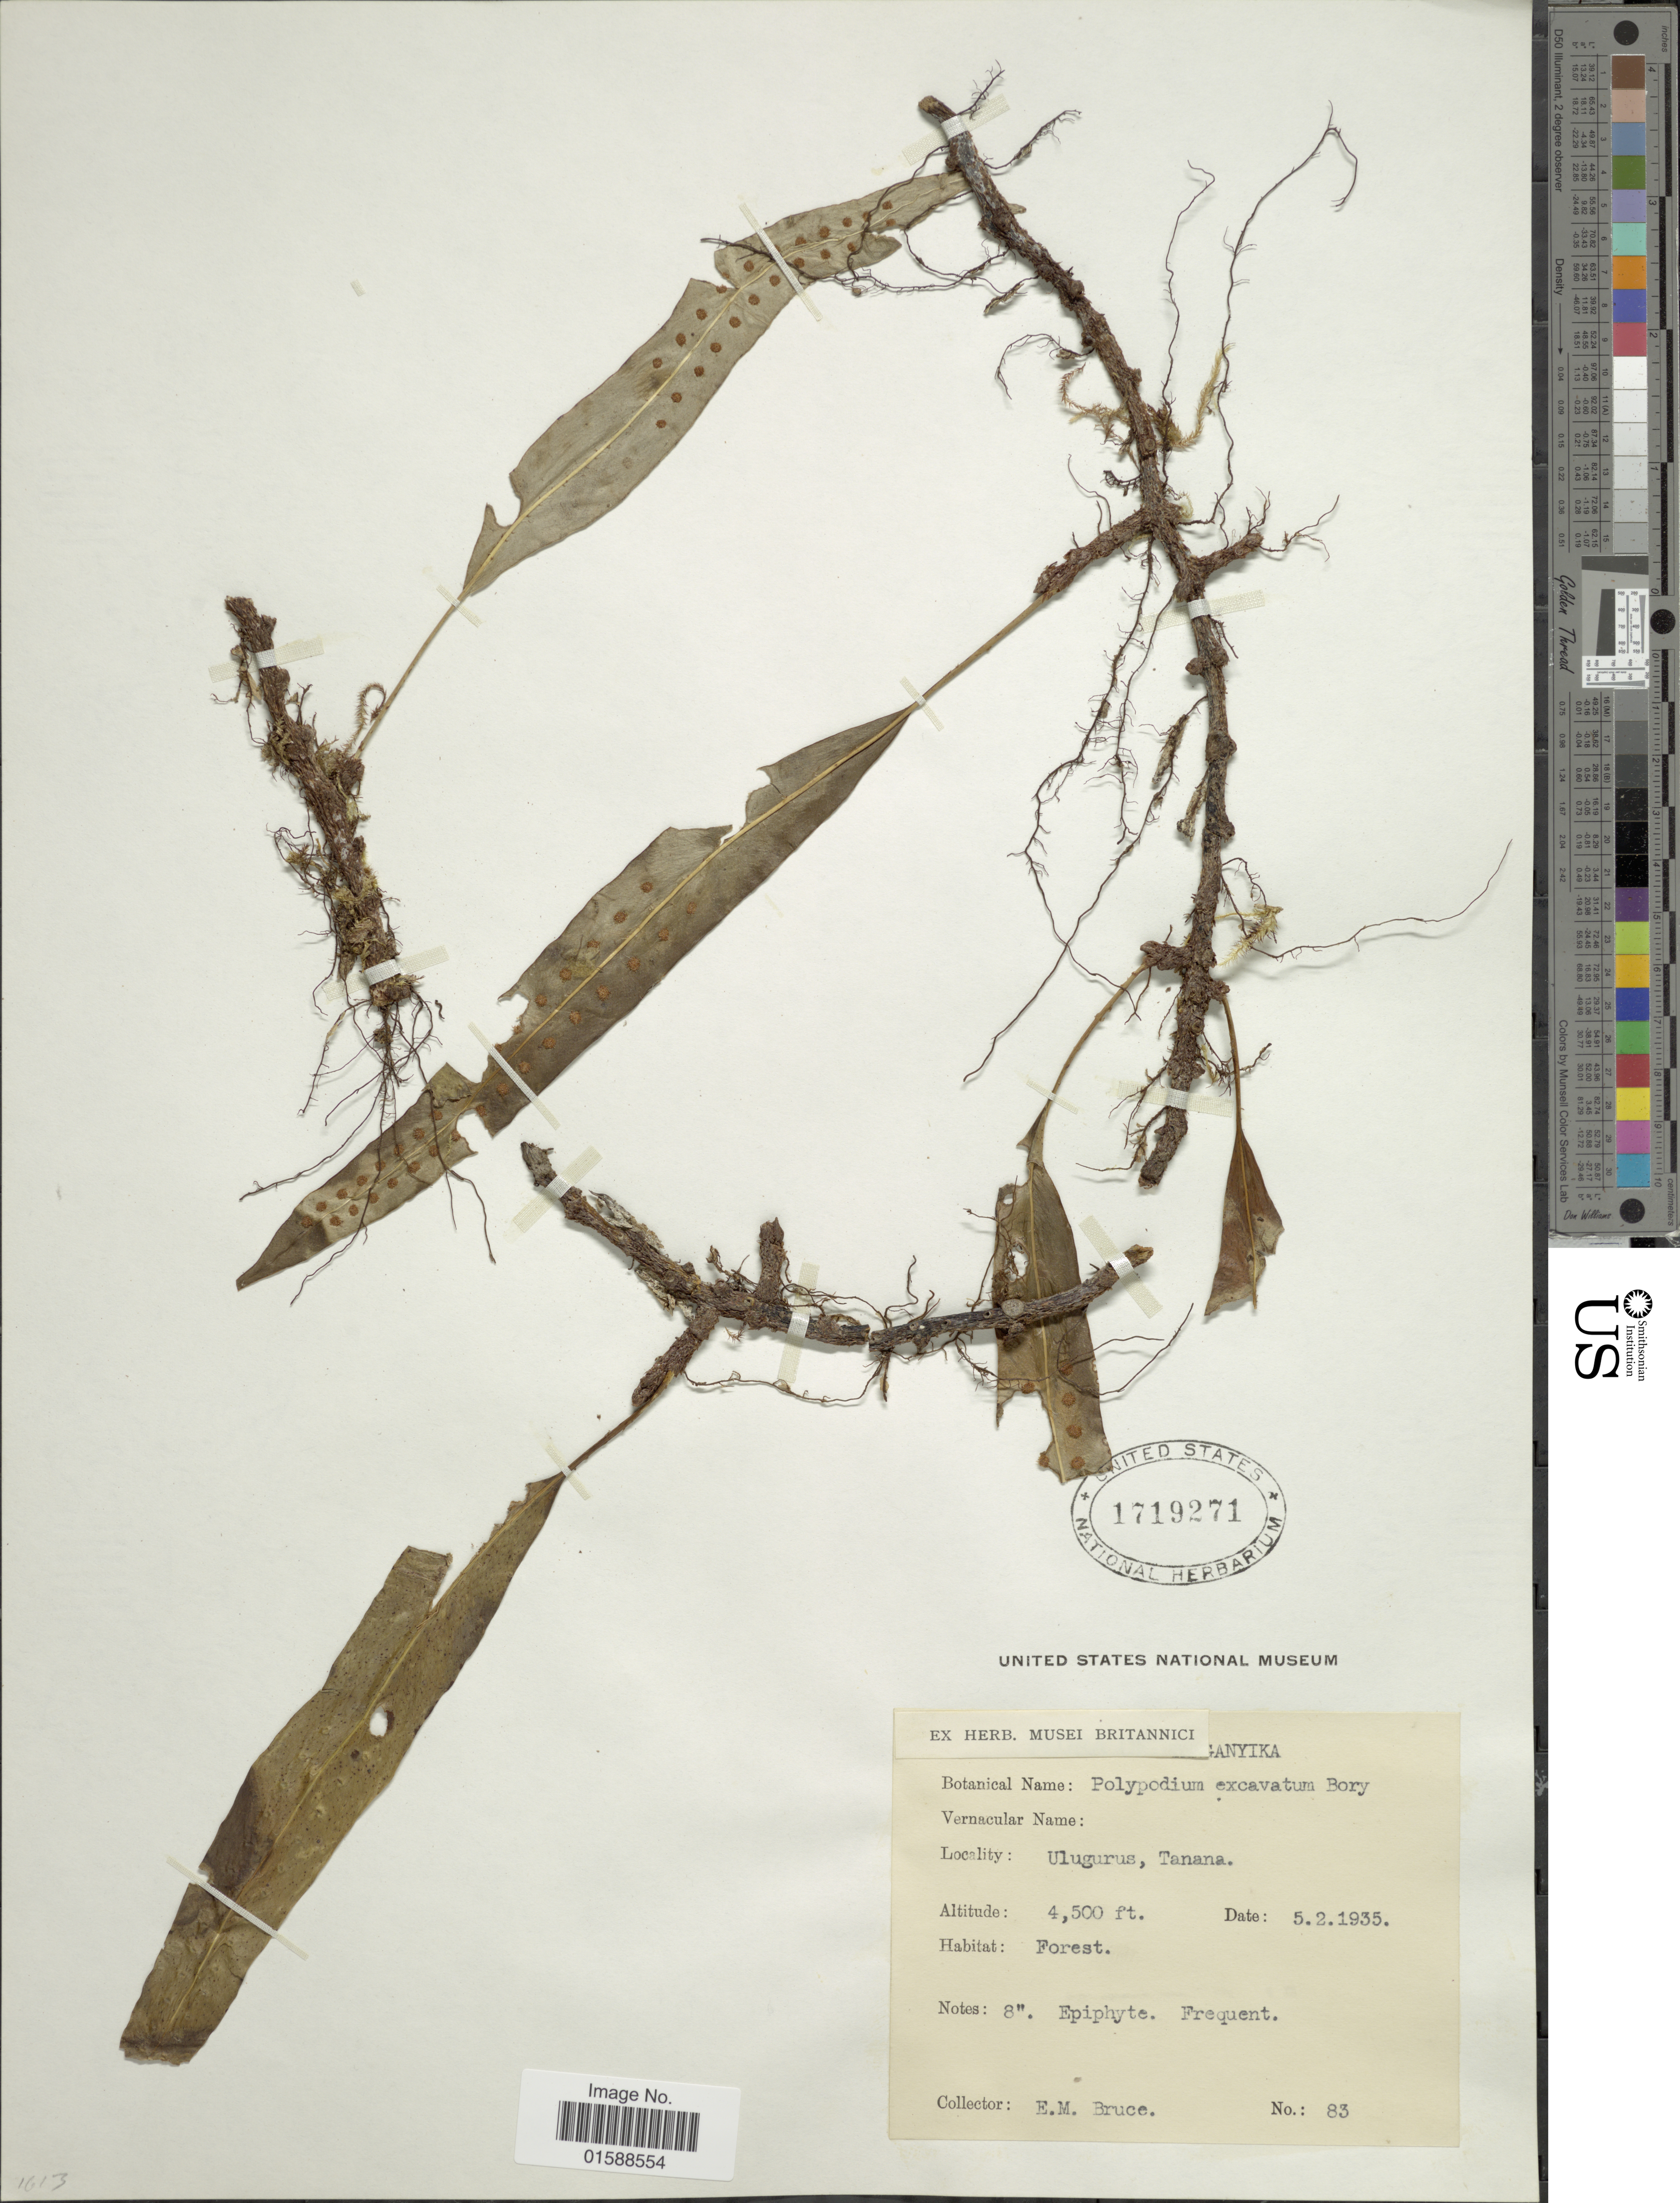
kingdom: Plantae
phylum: Tracheophyta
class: Polypodiopsida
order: Polypodiales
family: Polypodiaceae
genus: Lepisorus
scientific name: Lepisorus excavatus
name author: (Bory ex Willd.) Ching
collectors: E. Bruce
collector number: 83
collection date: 1935-02-05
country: Tanzania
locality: [illegible text]ganyika. Ulugurus, Tanana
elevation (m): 1372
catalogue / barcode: US 1719271